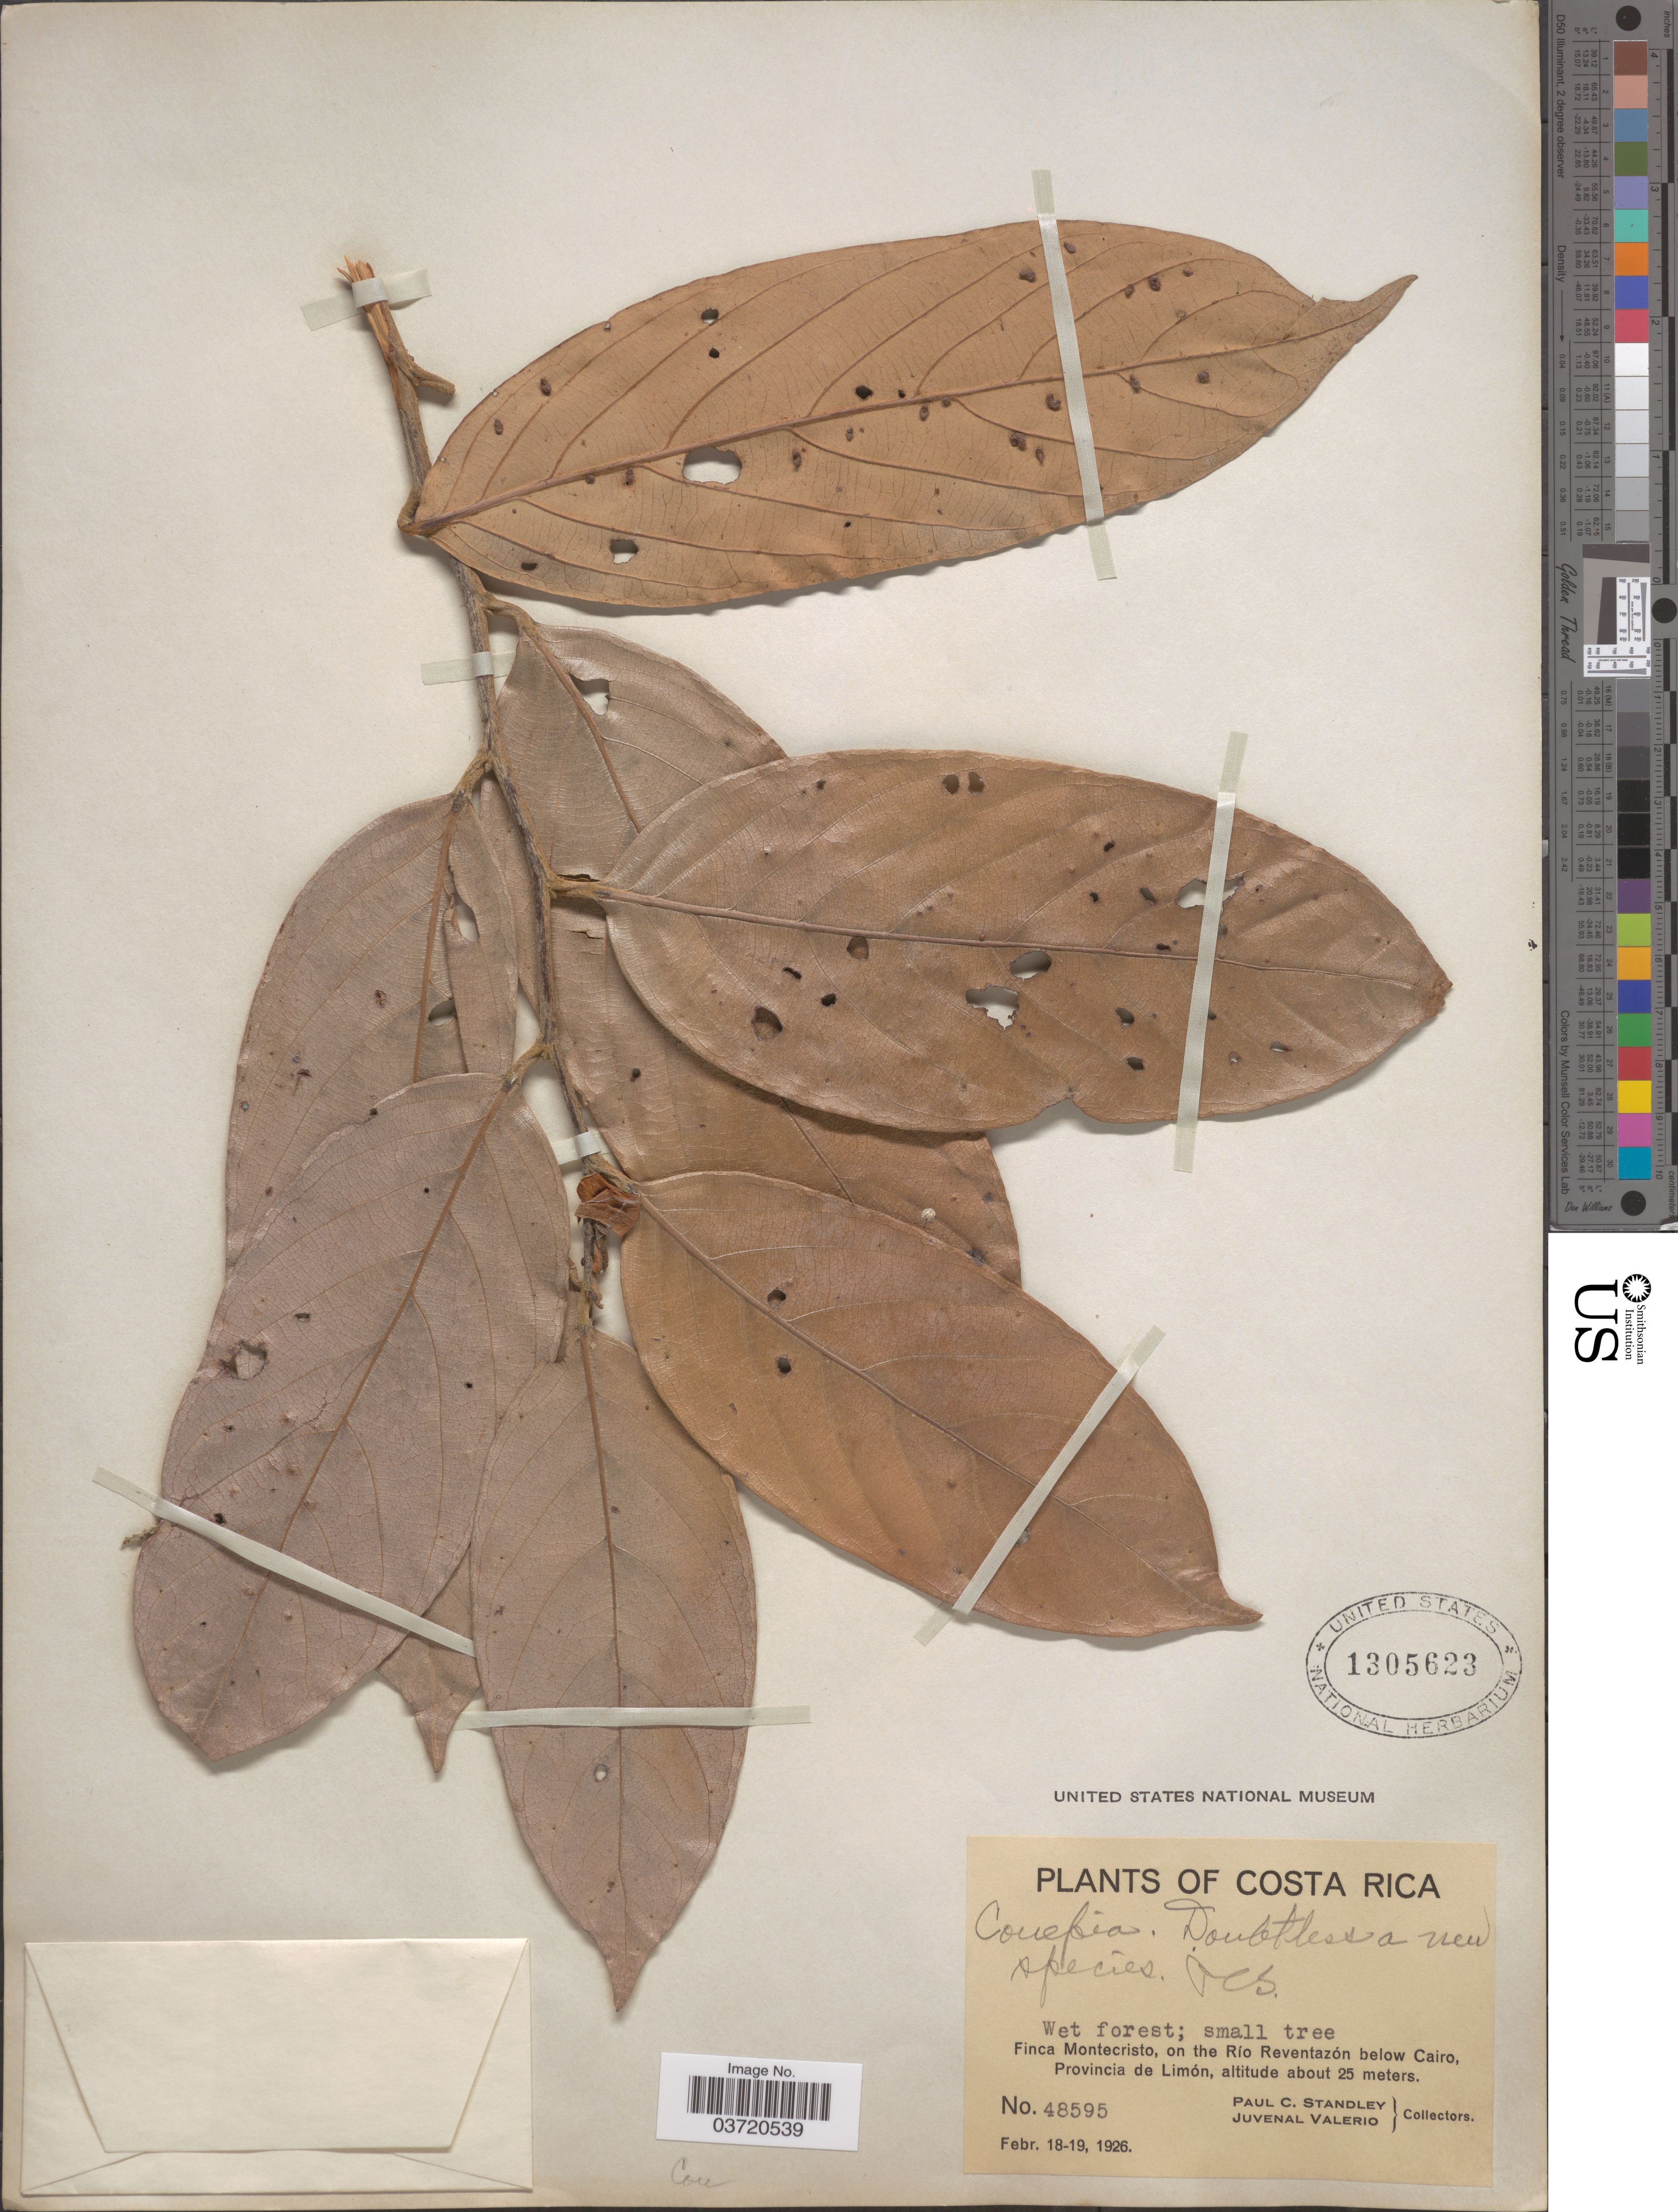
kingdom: Plantae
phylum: Tracheophyta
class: Magnoliopsida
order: Malpighiales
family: Chrysobalanaceae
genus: Licania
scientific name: Licania sp.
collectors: P. C. Standley & J. Valerio R.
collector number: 48595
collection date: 1926-02-18/1926-02-19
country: Costa Rica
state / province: Limón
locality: Finca Montecristo, on the Río Reventazón below Cairo.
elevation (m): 25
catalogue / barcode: US 1305623